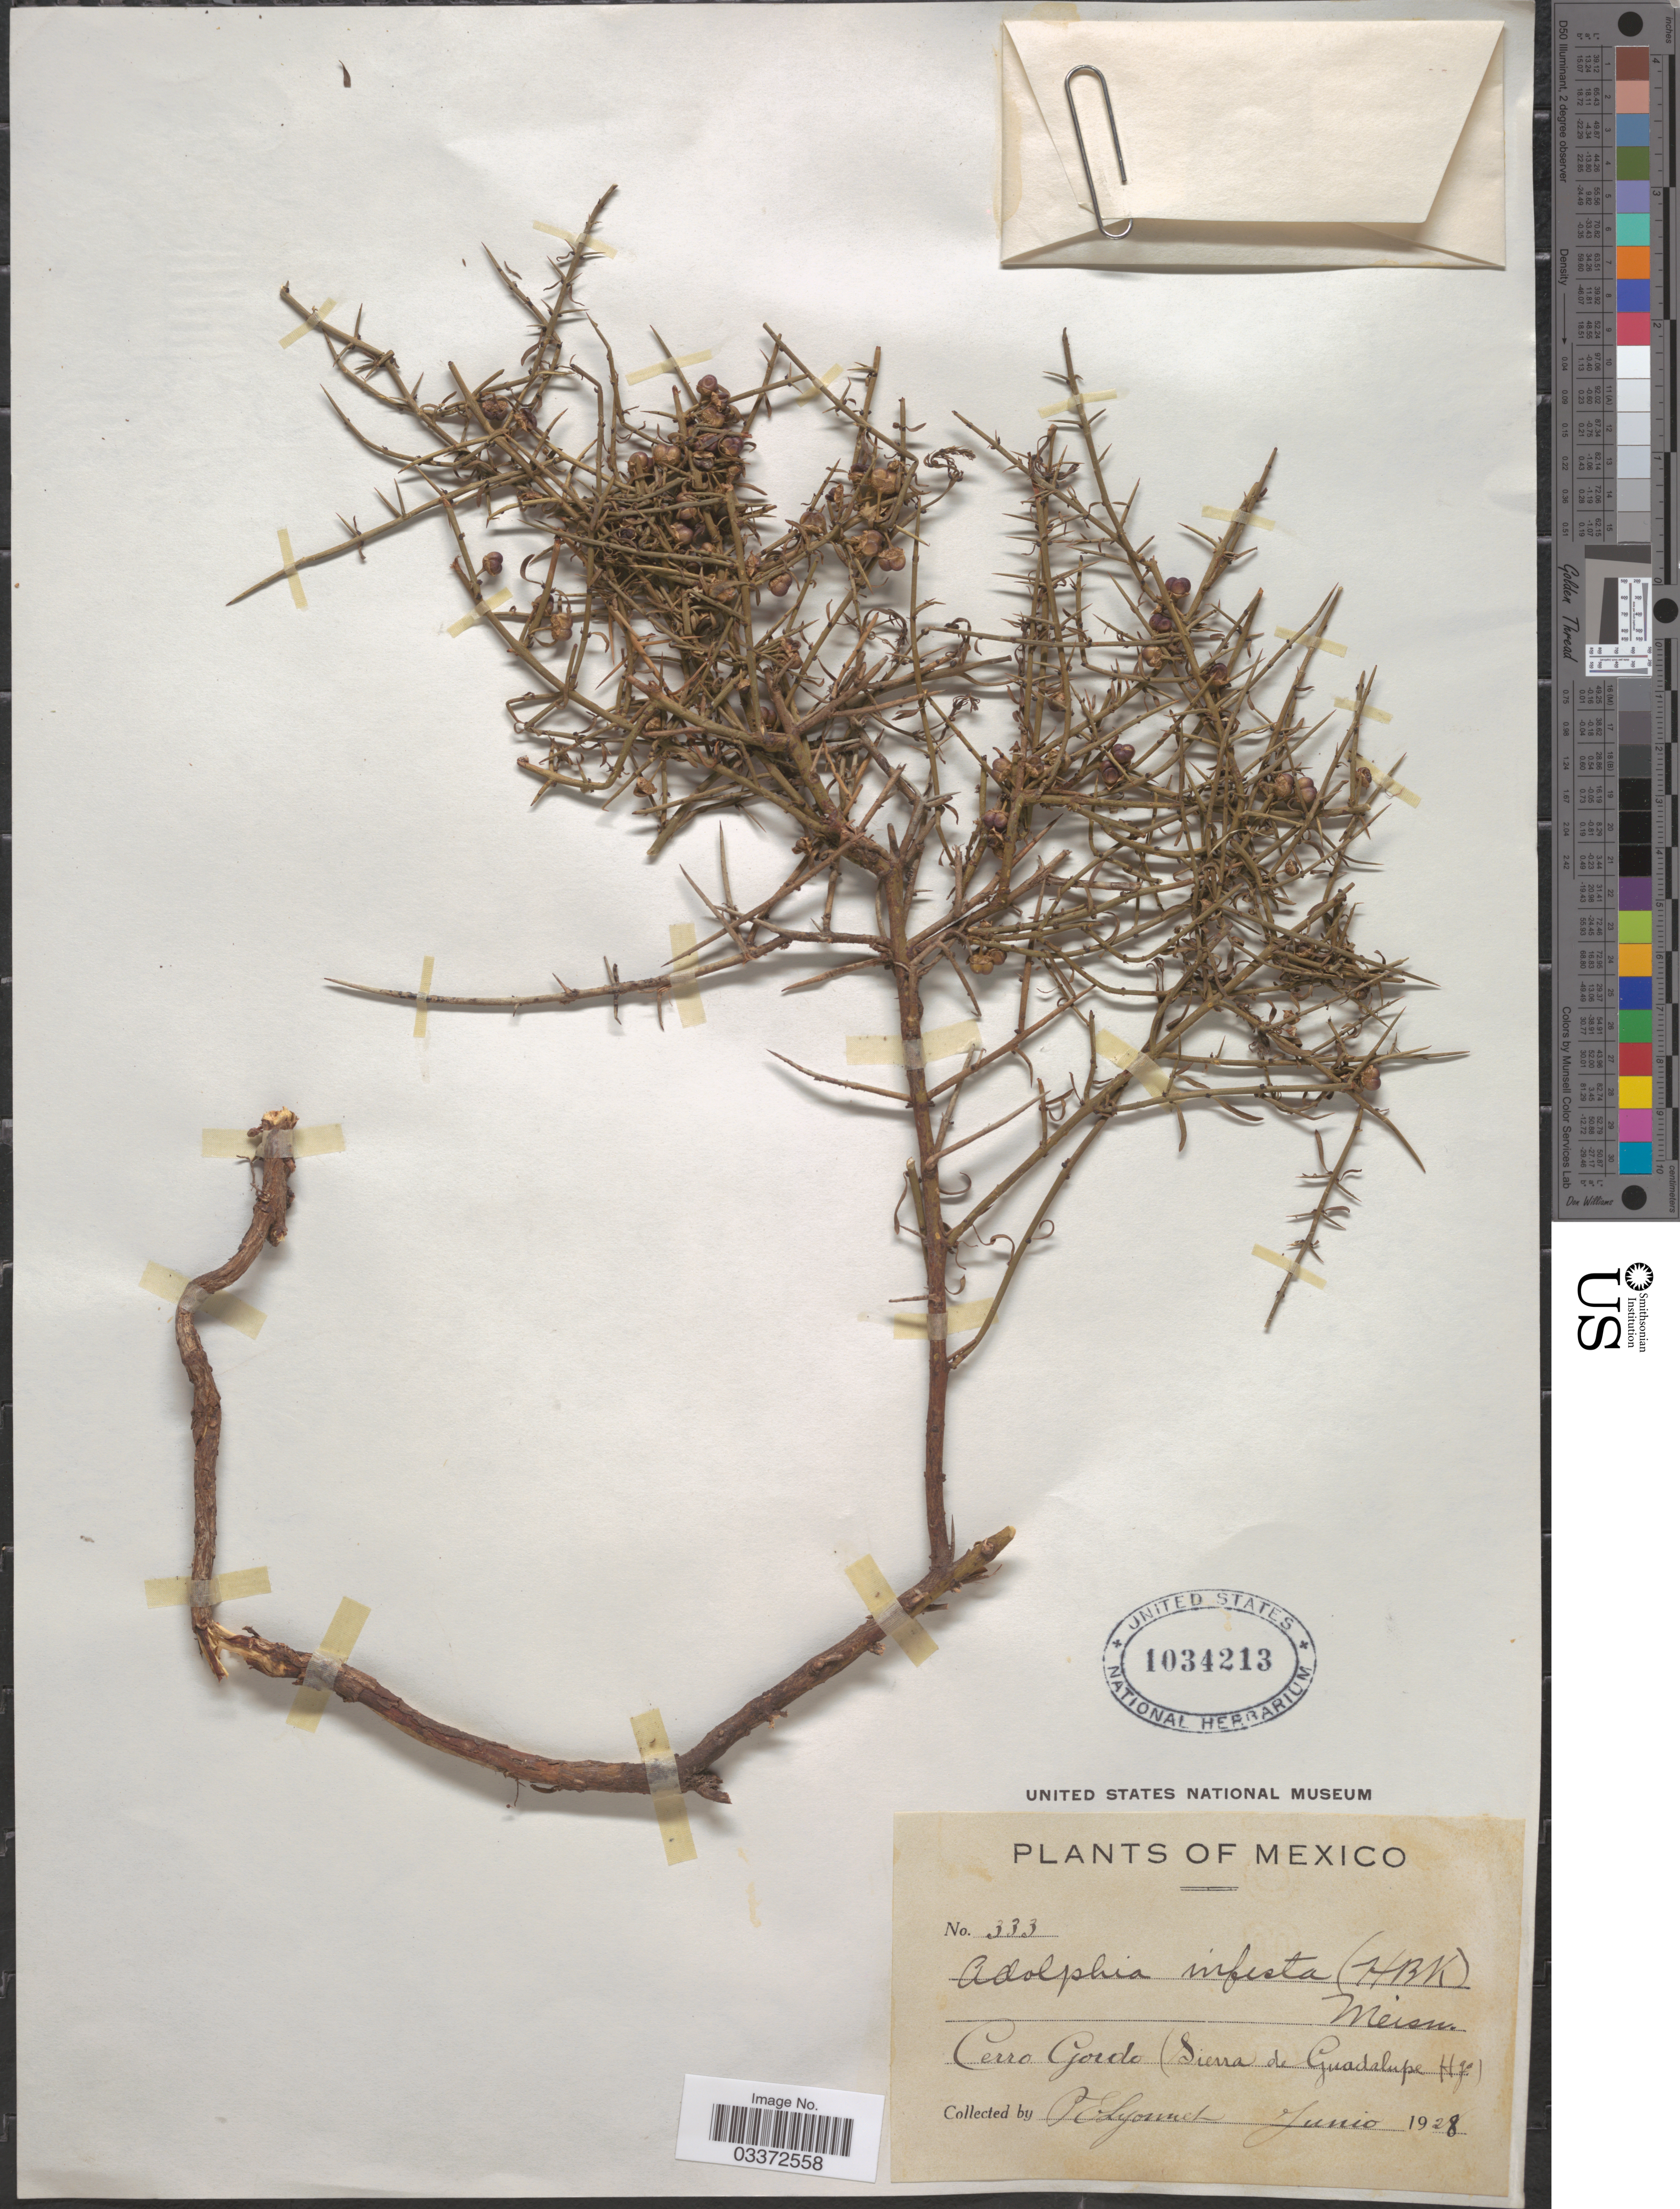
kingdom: Plantae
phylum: Tracheophyta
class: Magnoliopsida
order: Rosales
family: Rhamnaceae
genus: Adolphia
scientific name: Adolphia infesta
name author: (Kunth) Meisn.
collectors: P. Lyonnet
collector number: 333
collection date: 1928-06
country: Mexico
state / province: Hidalgo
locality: Cerro Gordo (Sierra de Guadalupe).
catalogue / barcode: US 1034213